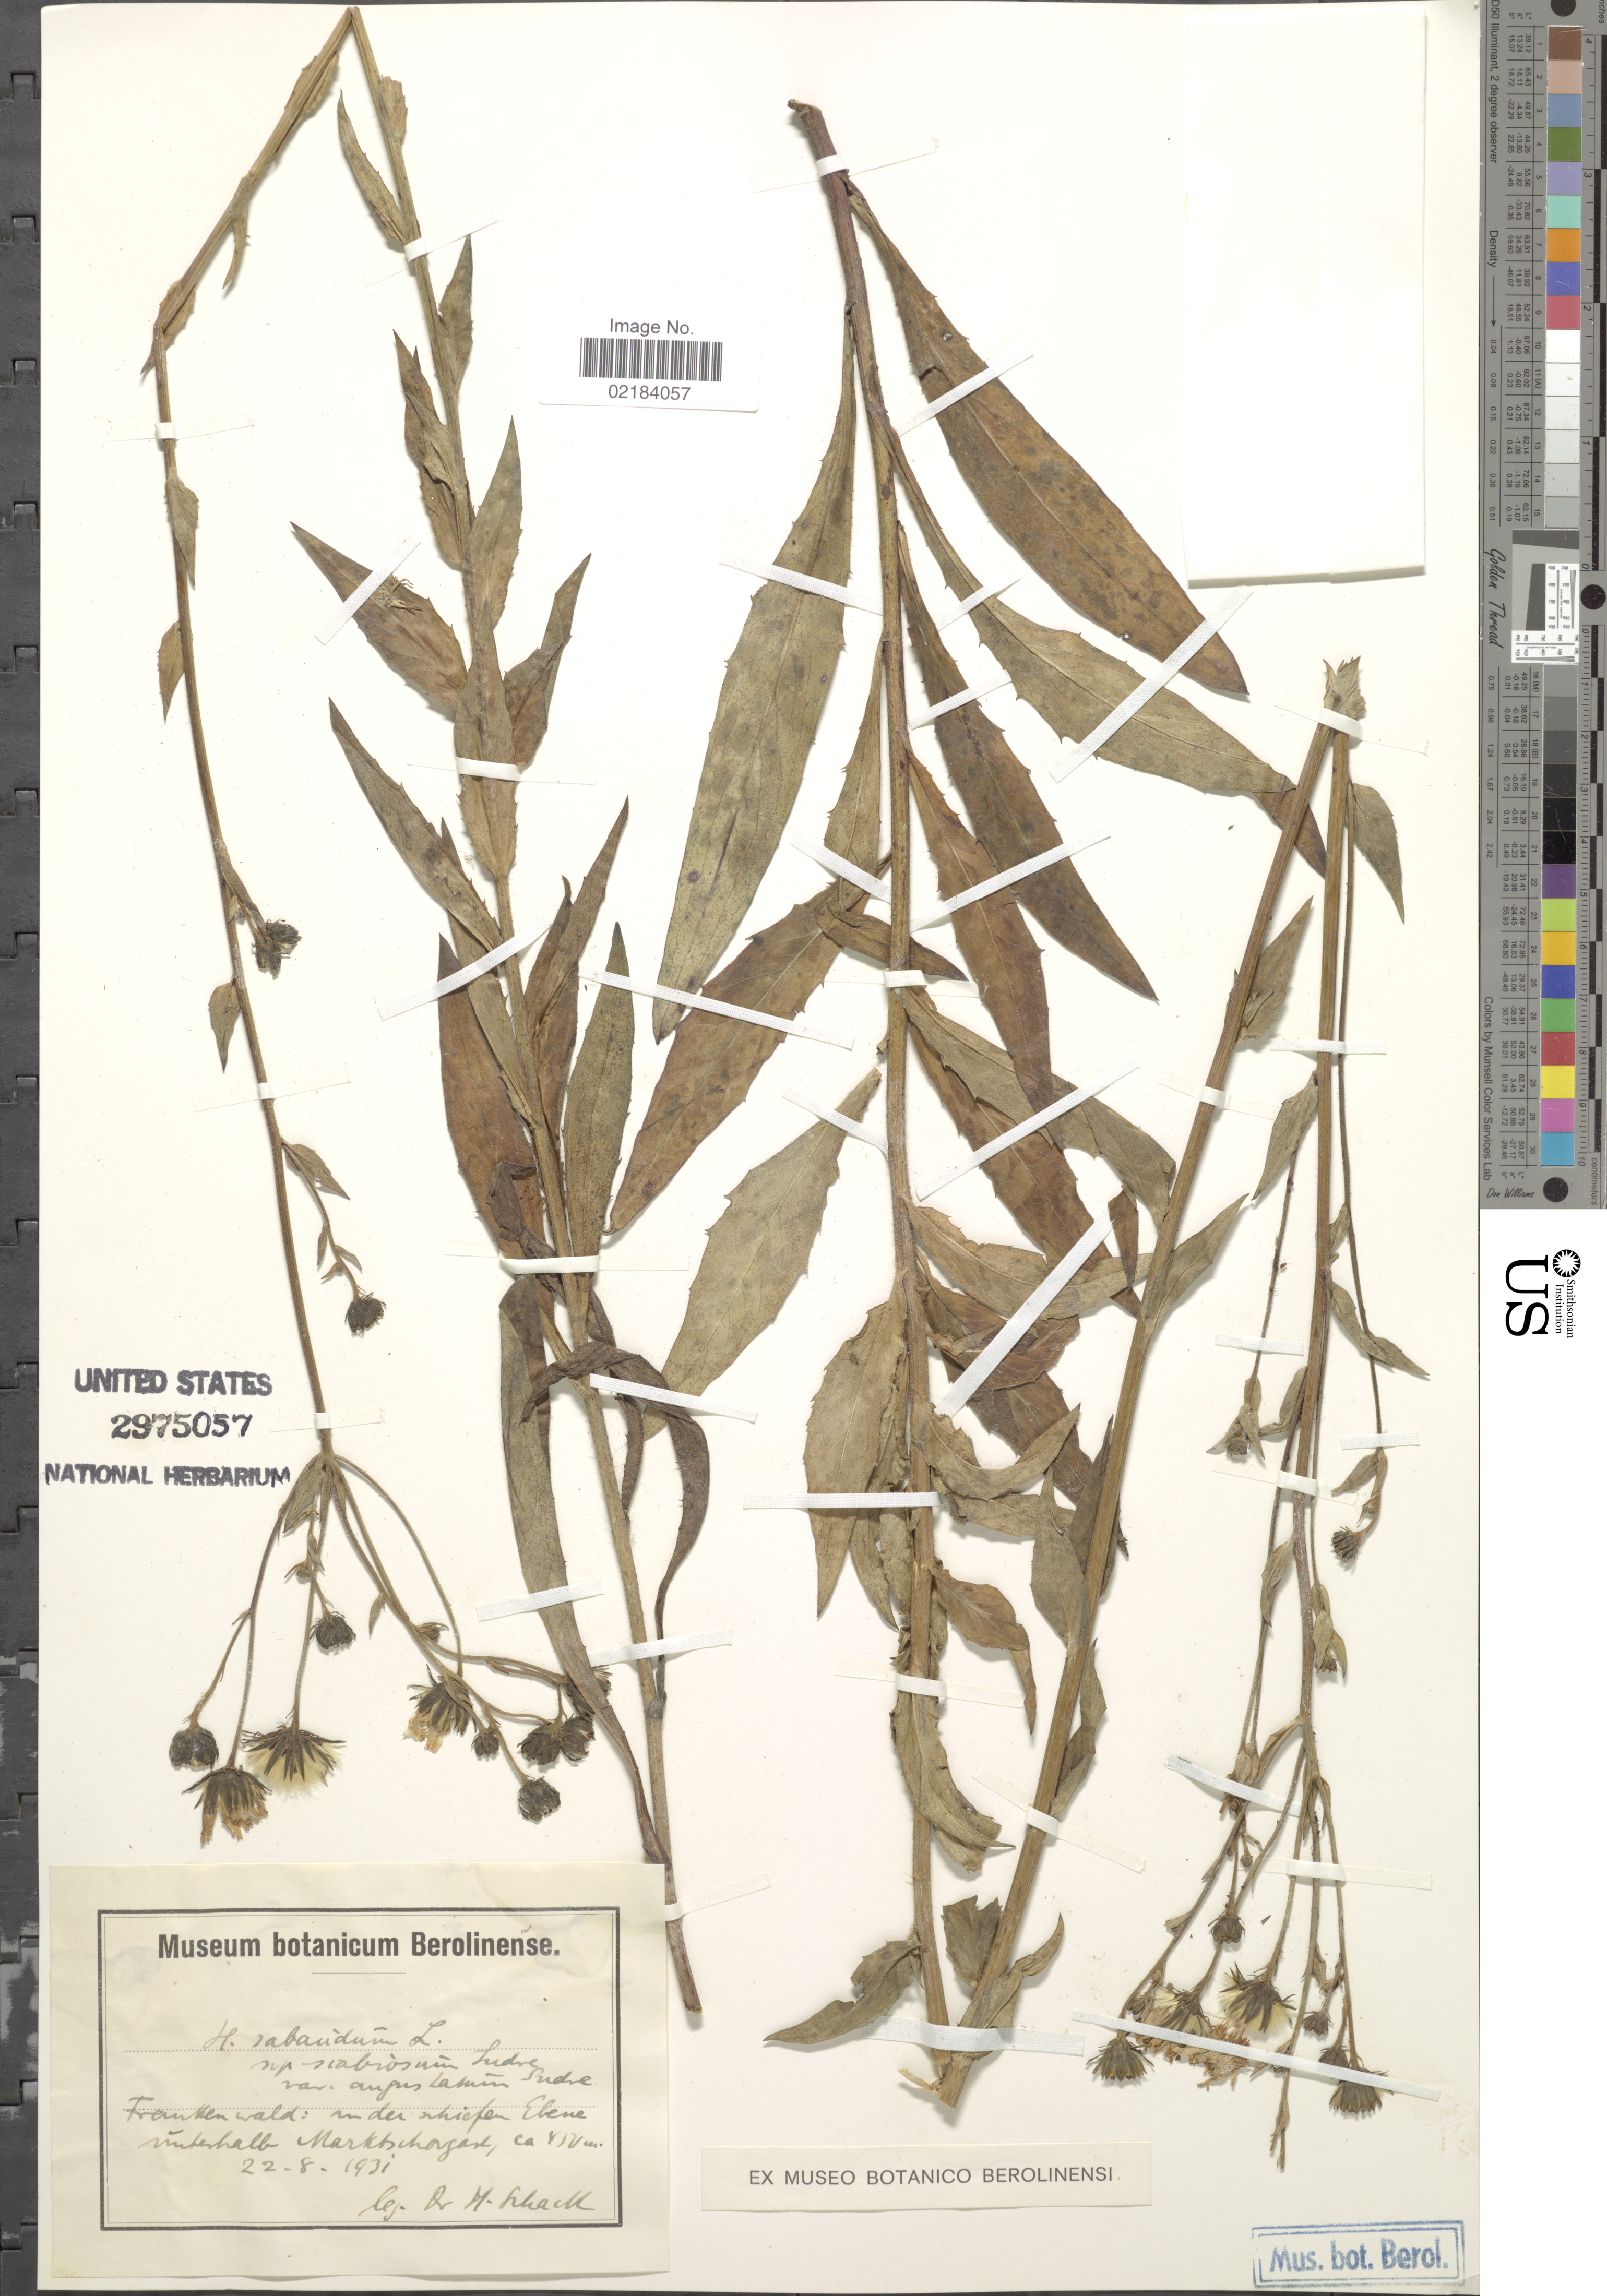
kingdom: Plantae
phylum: Tracheophyta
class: Magnoliopsida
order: Asterales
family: Asteraceae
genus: Hieracium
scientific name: Hieracium sabaudum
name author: L.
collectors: H. Schack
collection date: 1931-08-22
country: Germany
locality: Frankenwald: in der schiefen Ebene ünterhalb Marks [illegible text]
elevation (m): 450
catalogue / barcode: US 2975057